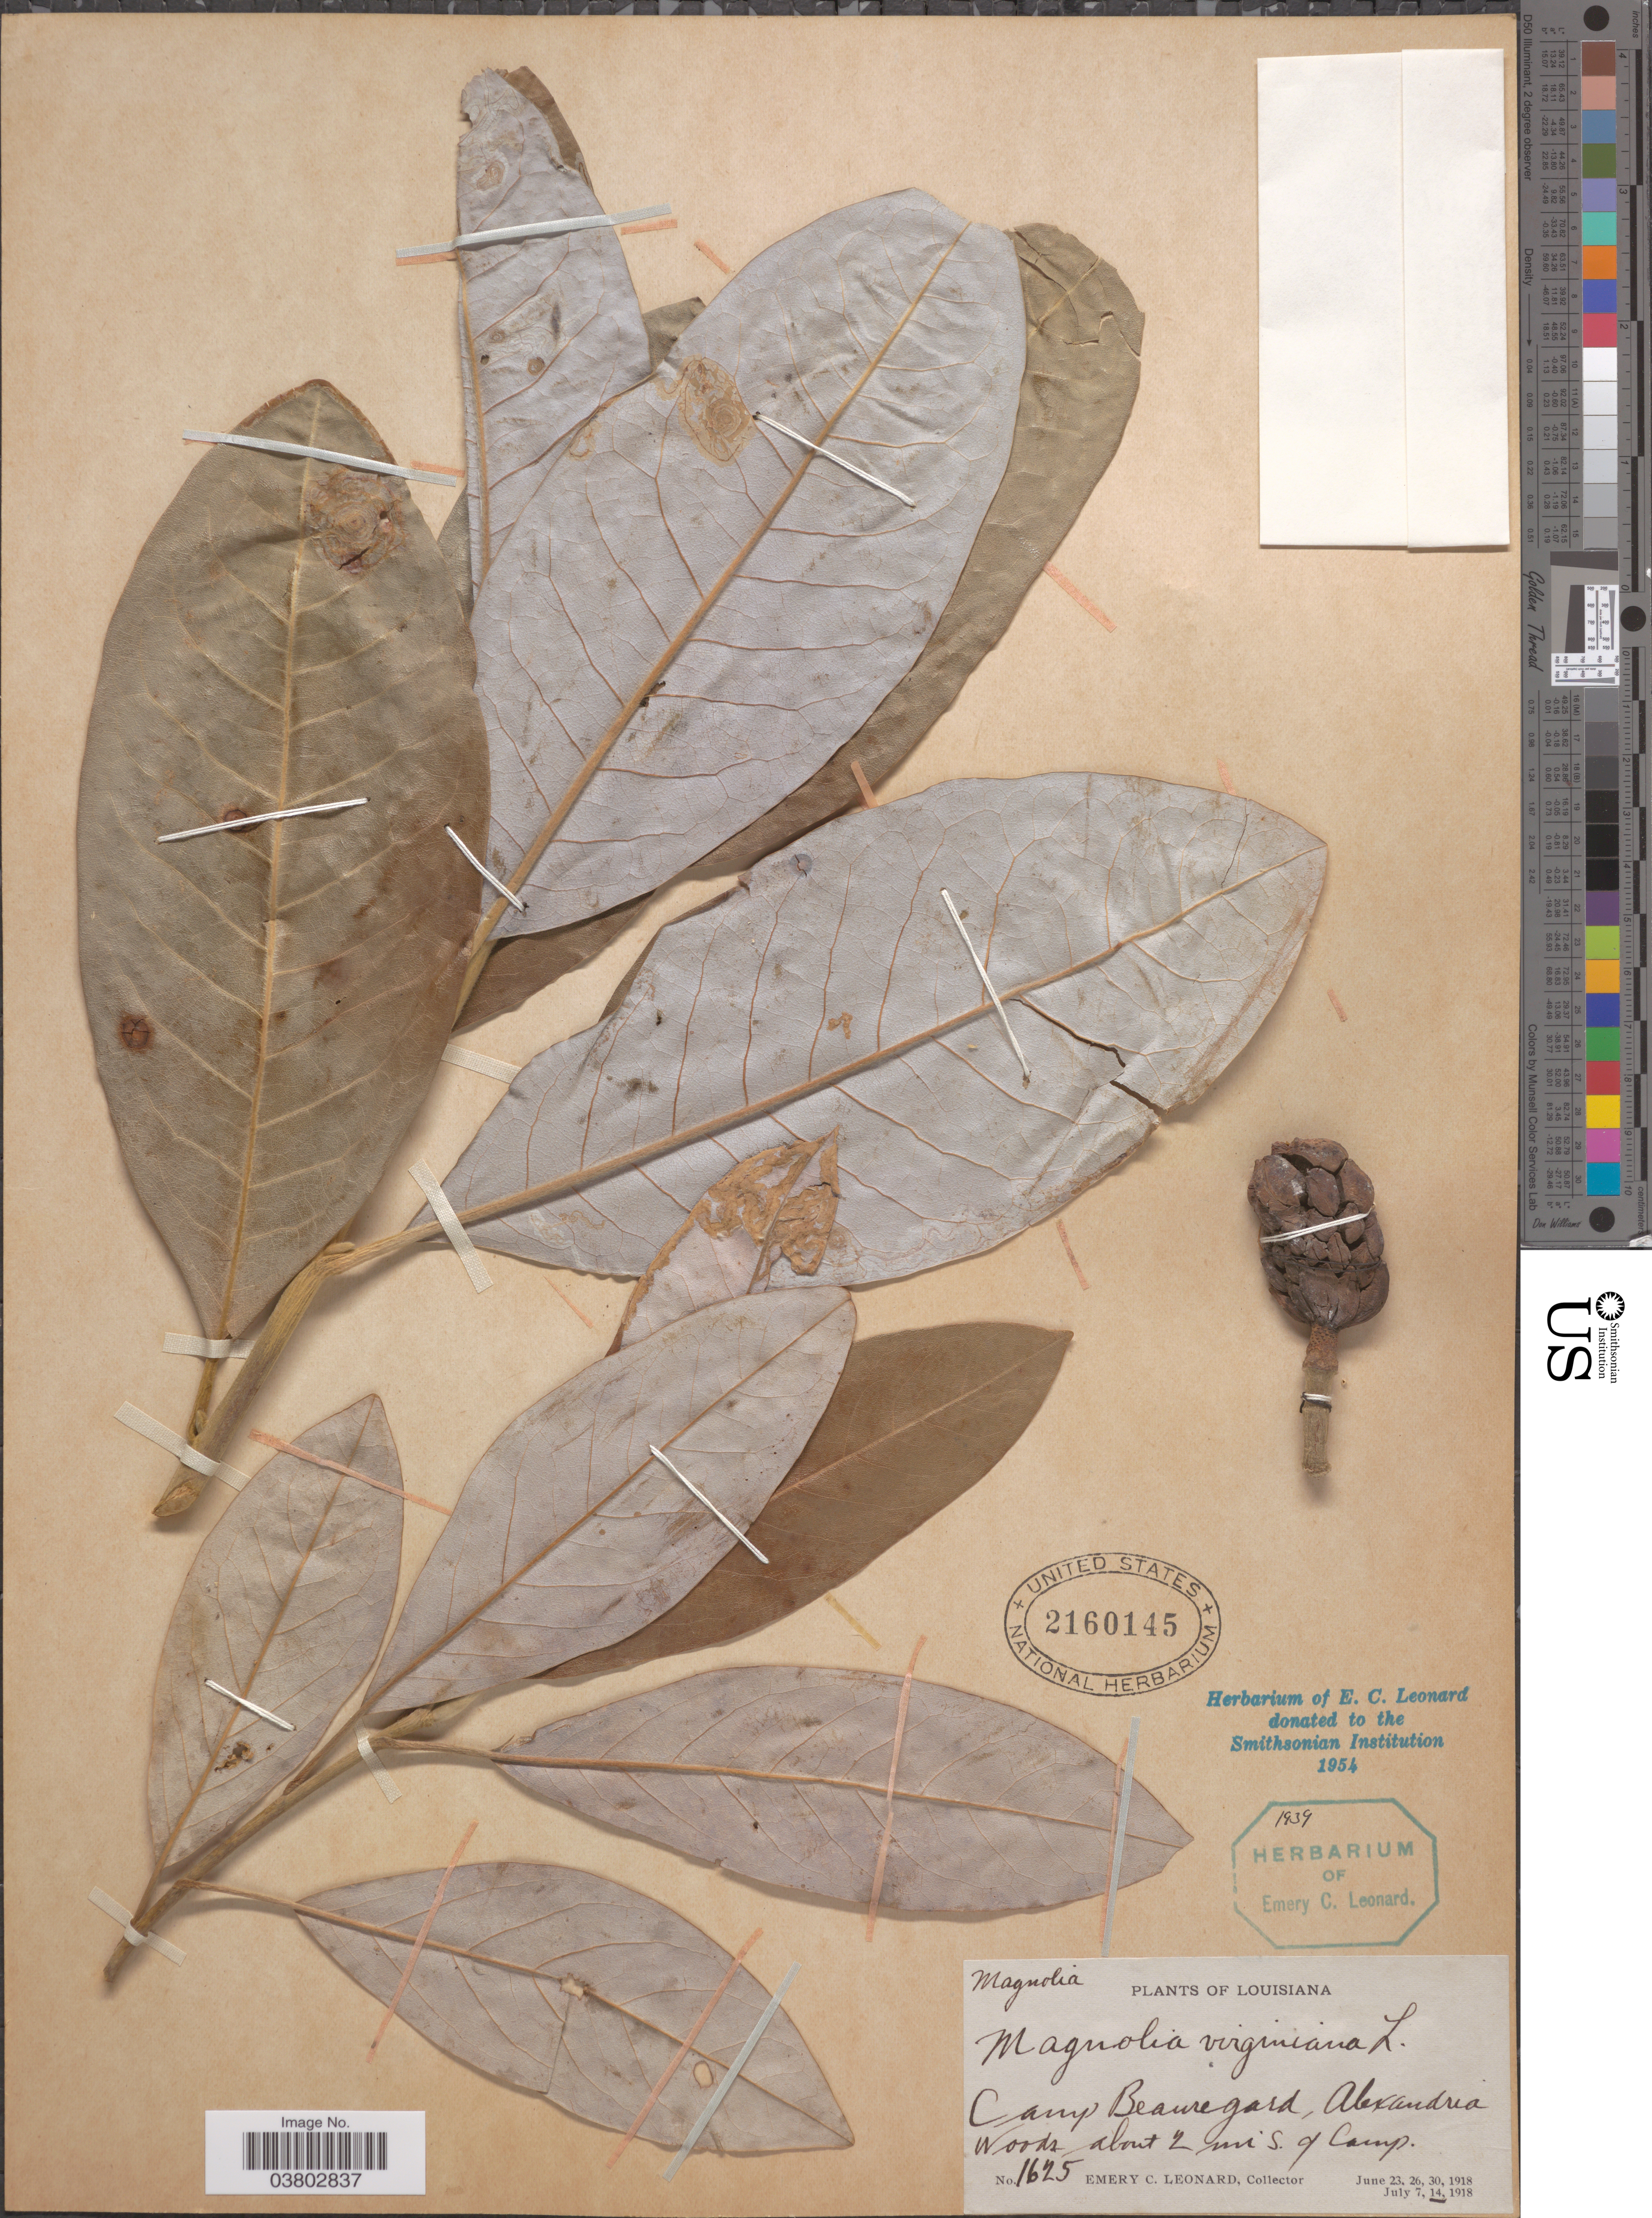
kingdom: Plantae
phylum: Tracheophyta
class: Magnoliopsida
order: Magnoliales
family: Magnoliaceae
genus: Magnolia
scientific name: Magnolia virginiana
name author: L.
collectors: E. C. Leonard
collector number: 1625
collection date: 1918-07-14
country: United States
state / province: Louisiana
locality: Camp Beauregard, Alexandria Woods about 2 mi. S of Camp.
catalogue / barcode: US 2160145